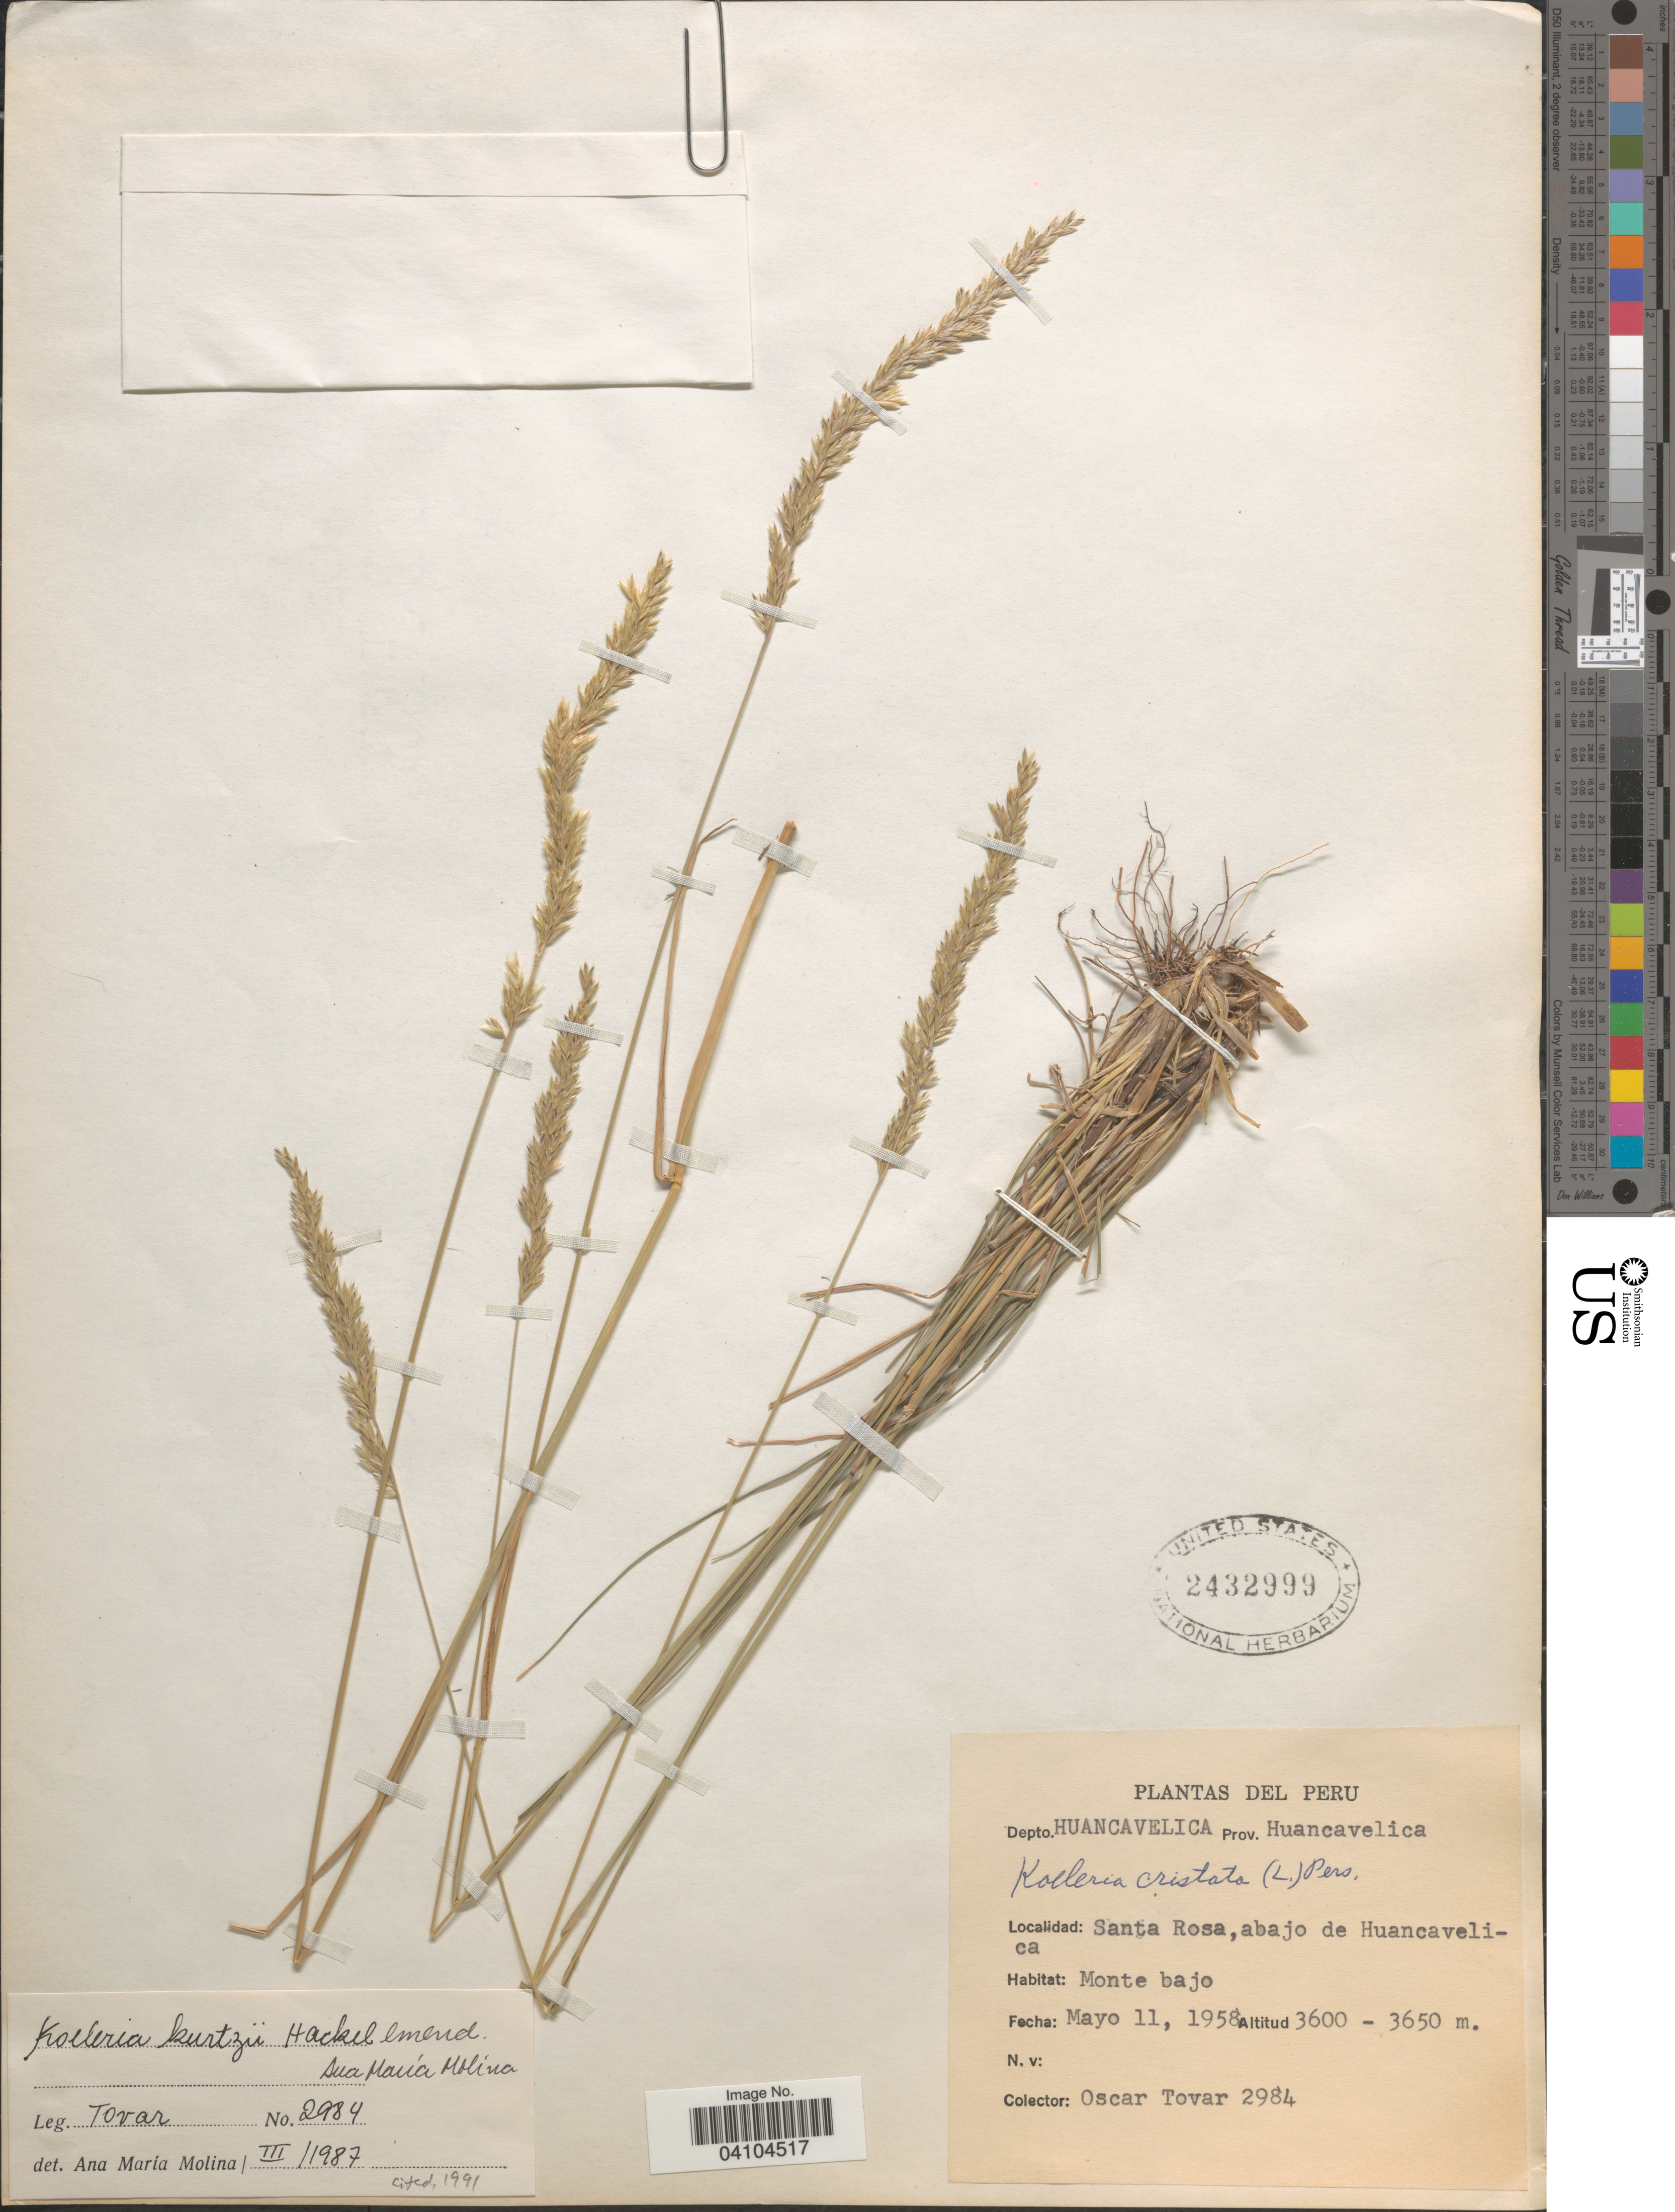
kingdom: Plantae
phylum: Tracheophyta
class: Liliopsida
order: Poales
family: Poaceae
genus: Koeleria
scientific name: Koeleria kurtzii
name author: Hack. ex Kurtz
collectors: Ó. Tovar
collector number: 2984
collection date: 1958-05-11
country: Peru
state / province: Huancavelica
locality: Depto. Huancavelica. Santa Rosa, abajo de Huancavelica.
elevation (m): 3600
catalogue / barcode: US 2432999